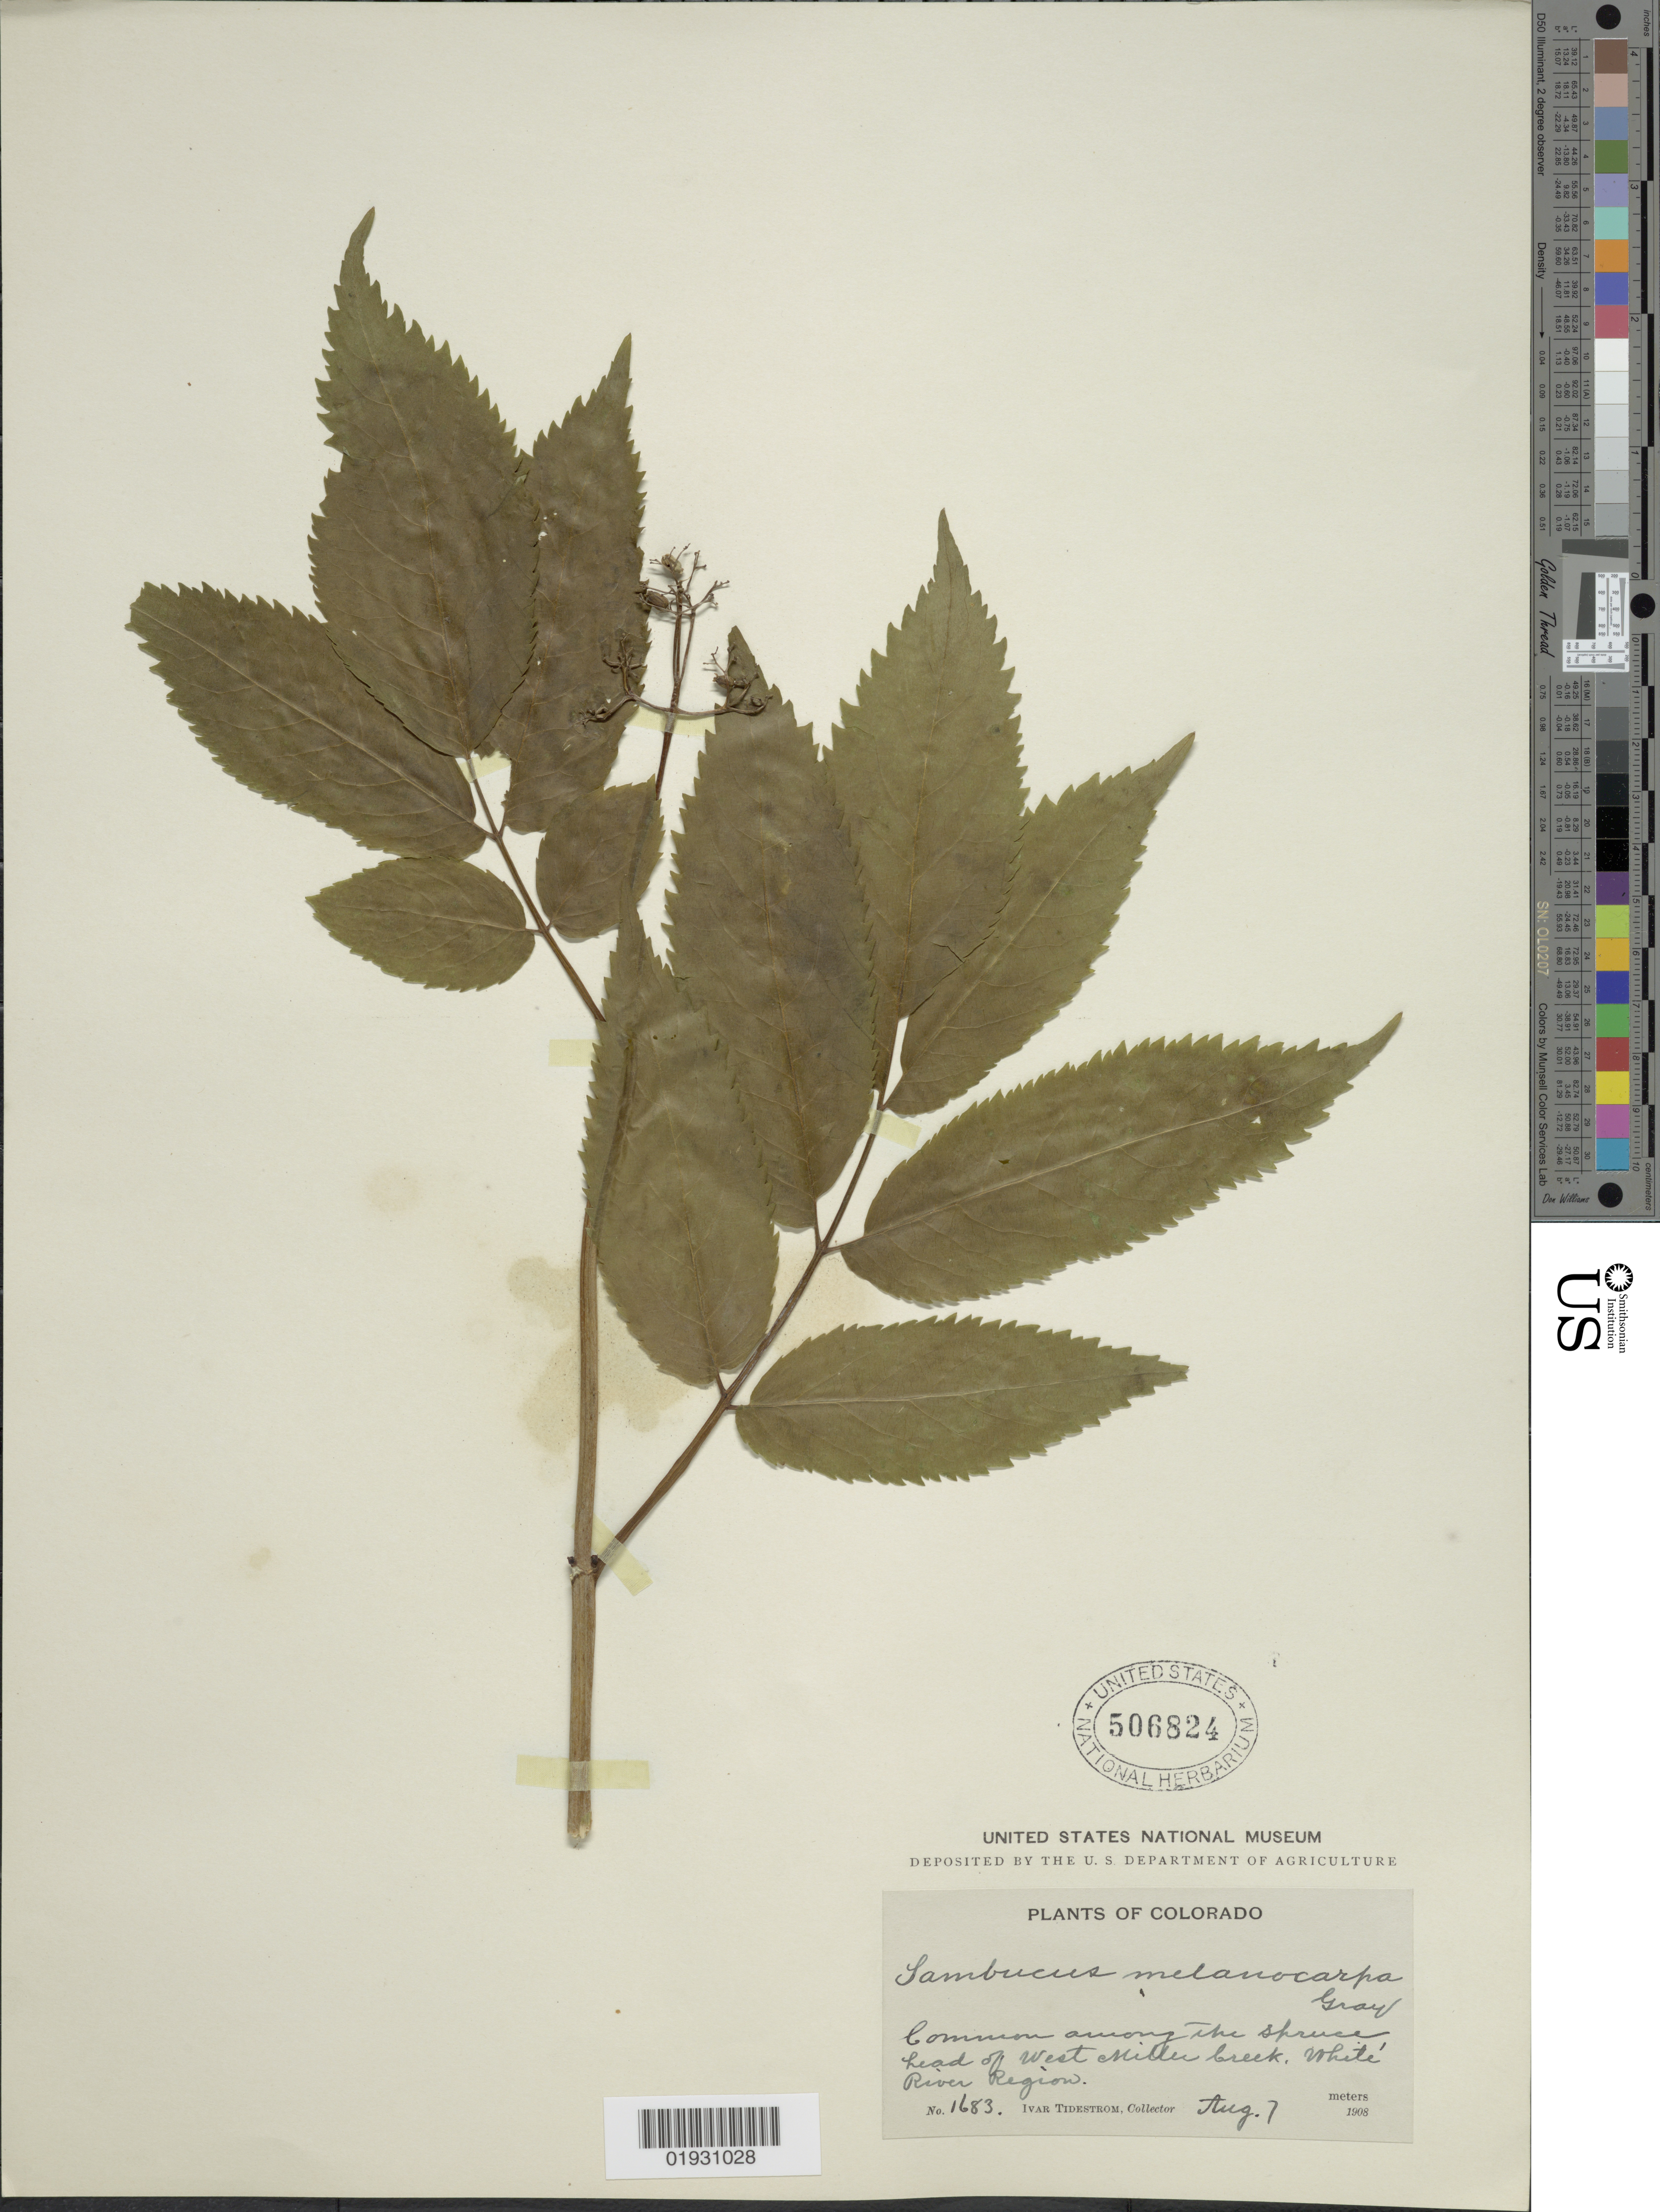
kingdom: Plantae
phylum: Tracheophyta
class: Magnoliopsida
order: Dipsacales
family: Viburnaceae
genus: Sambucus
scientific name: Sambucus melanocarpa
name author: A. Gray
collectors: I. F. Tidestrom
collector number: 1683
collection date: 1908-08-07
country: United States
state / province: Colorado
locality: Head of West Mille Creek, White River Region.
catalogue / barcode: US 506824